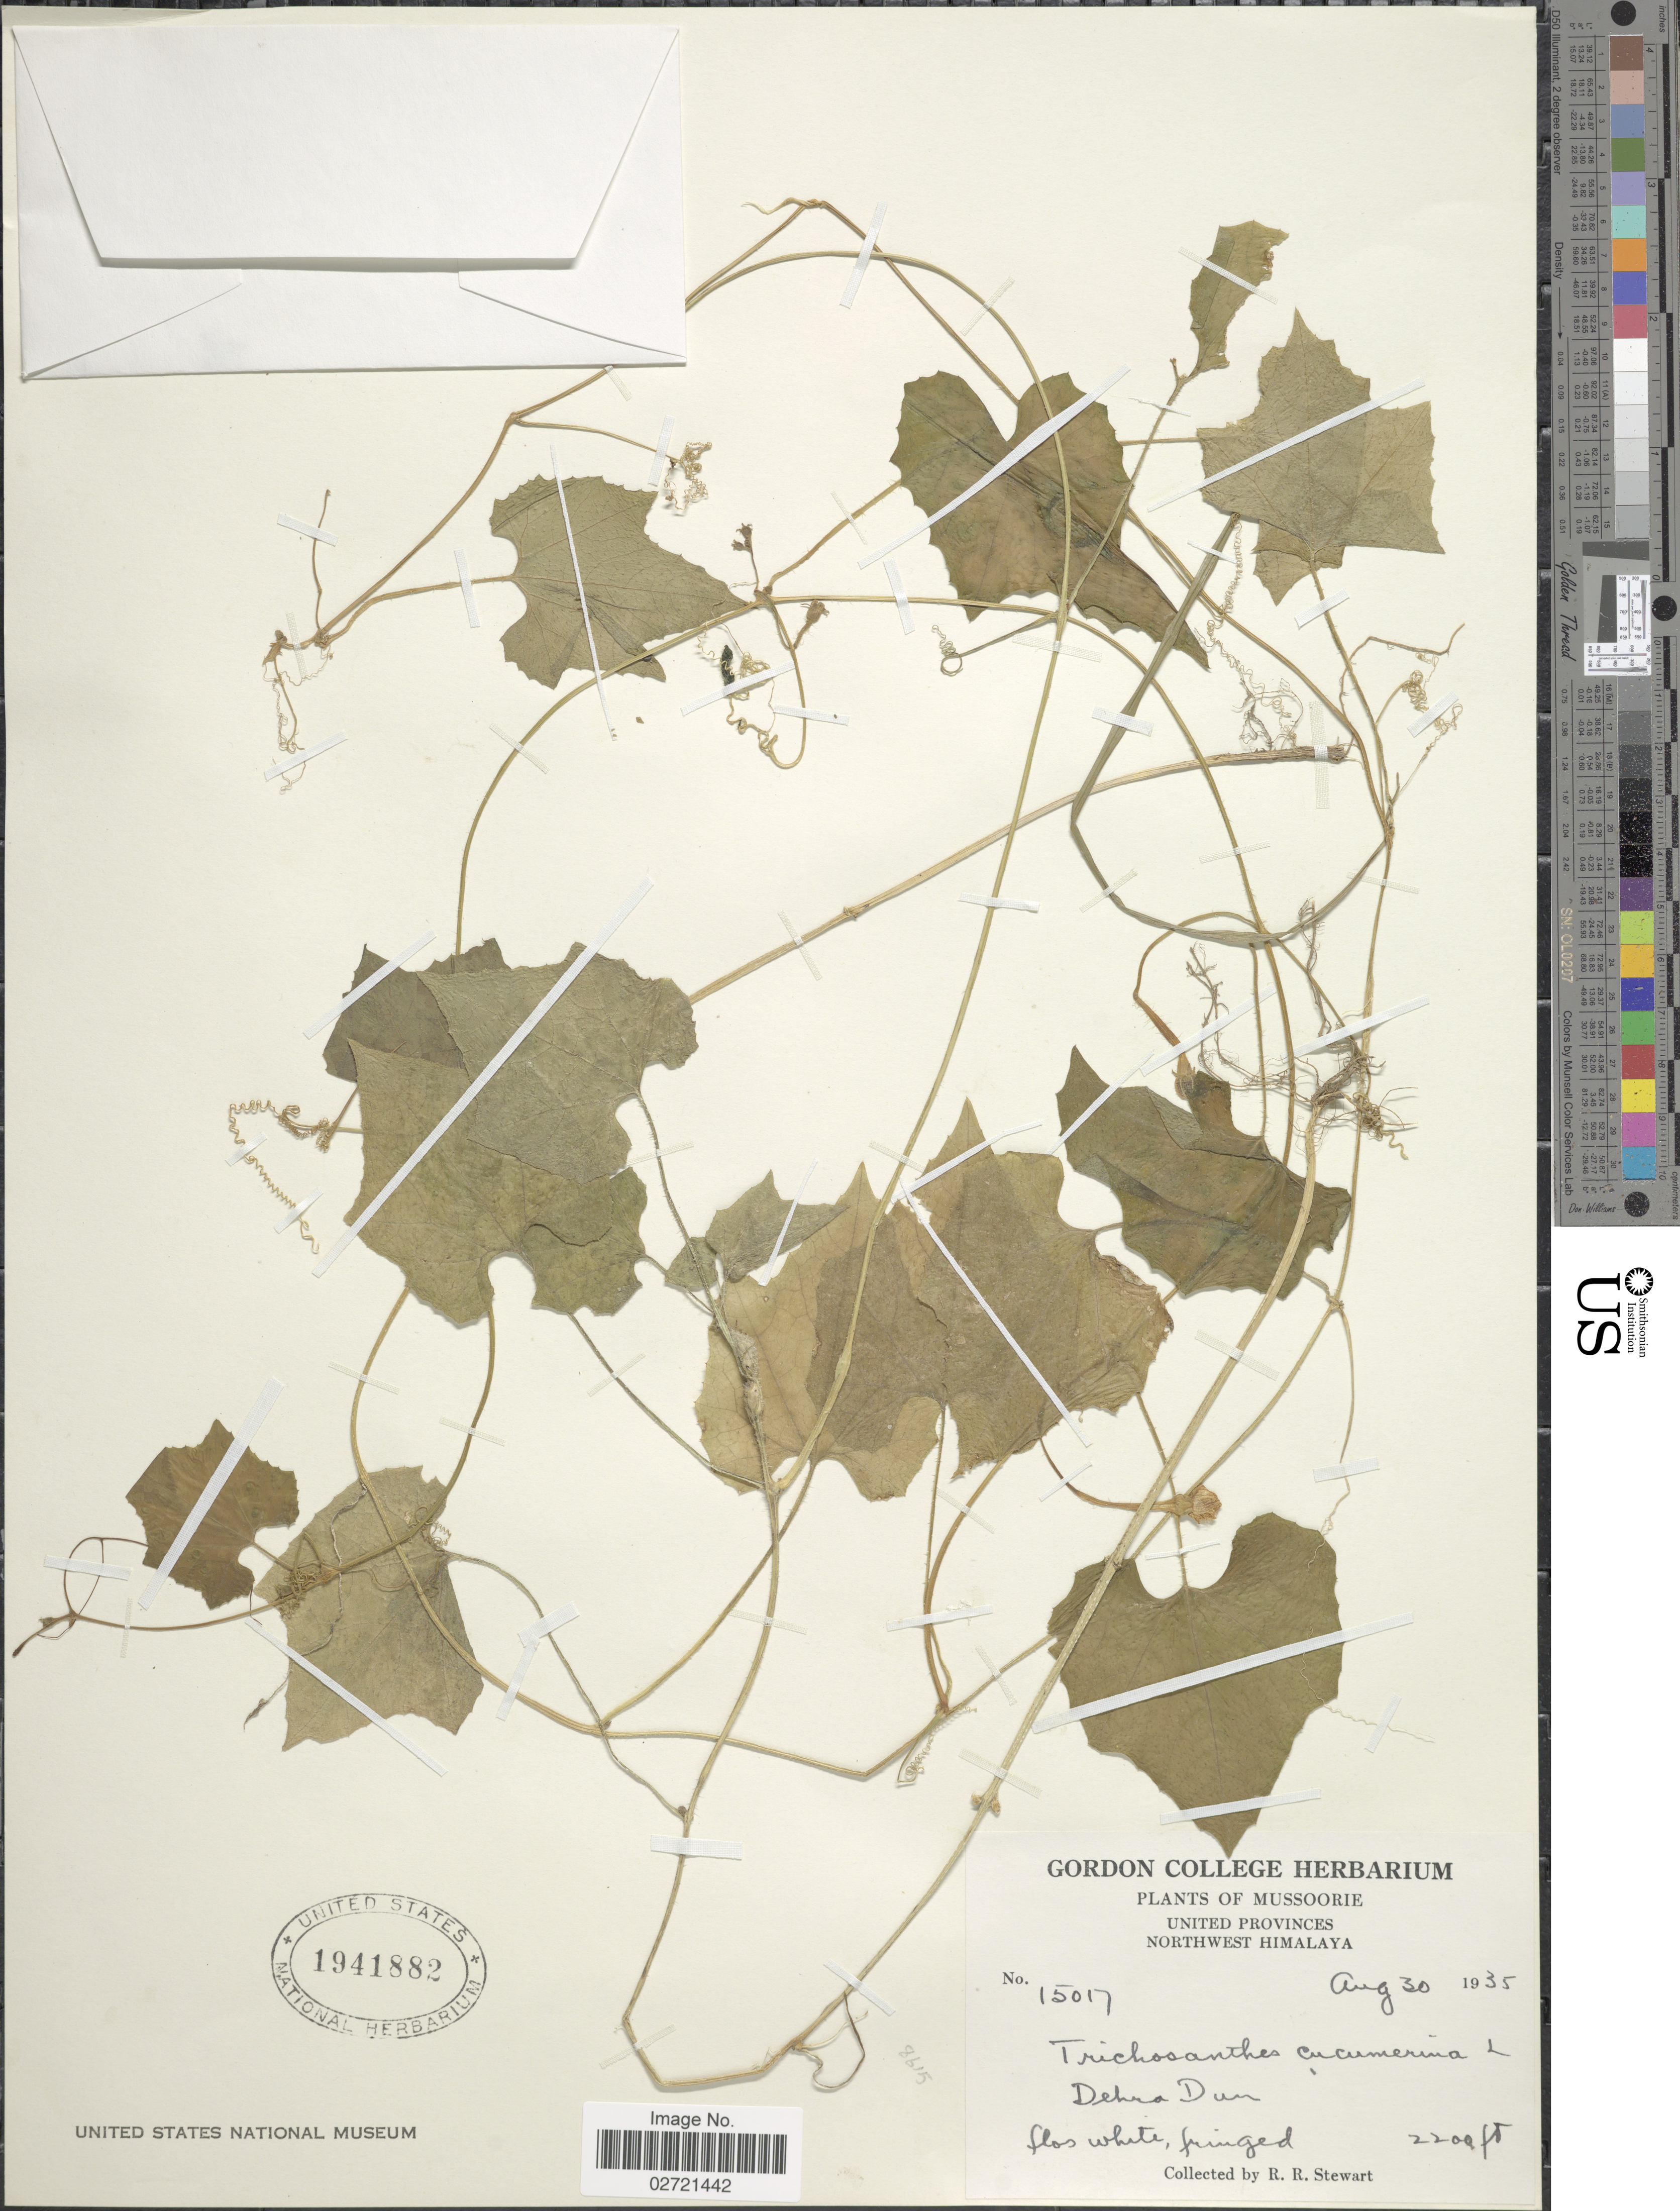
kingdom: Plantae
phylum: Tracheophyta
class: Magnoliopsida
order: Cucurbitales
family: Cucurbitaceae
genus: Trichosanthes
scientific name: Trichosanthes cucumerina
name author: L.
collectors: R. R. Stewart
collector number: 15017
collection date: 1935-08-30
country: India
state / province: Uttarakhand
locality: Mussoorie, United Provinces, Northwest Himalaya, Dehra Dun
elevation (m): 671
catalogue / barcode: US 1941882